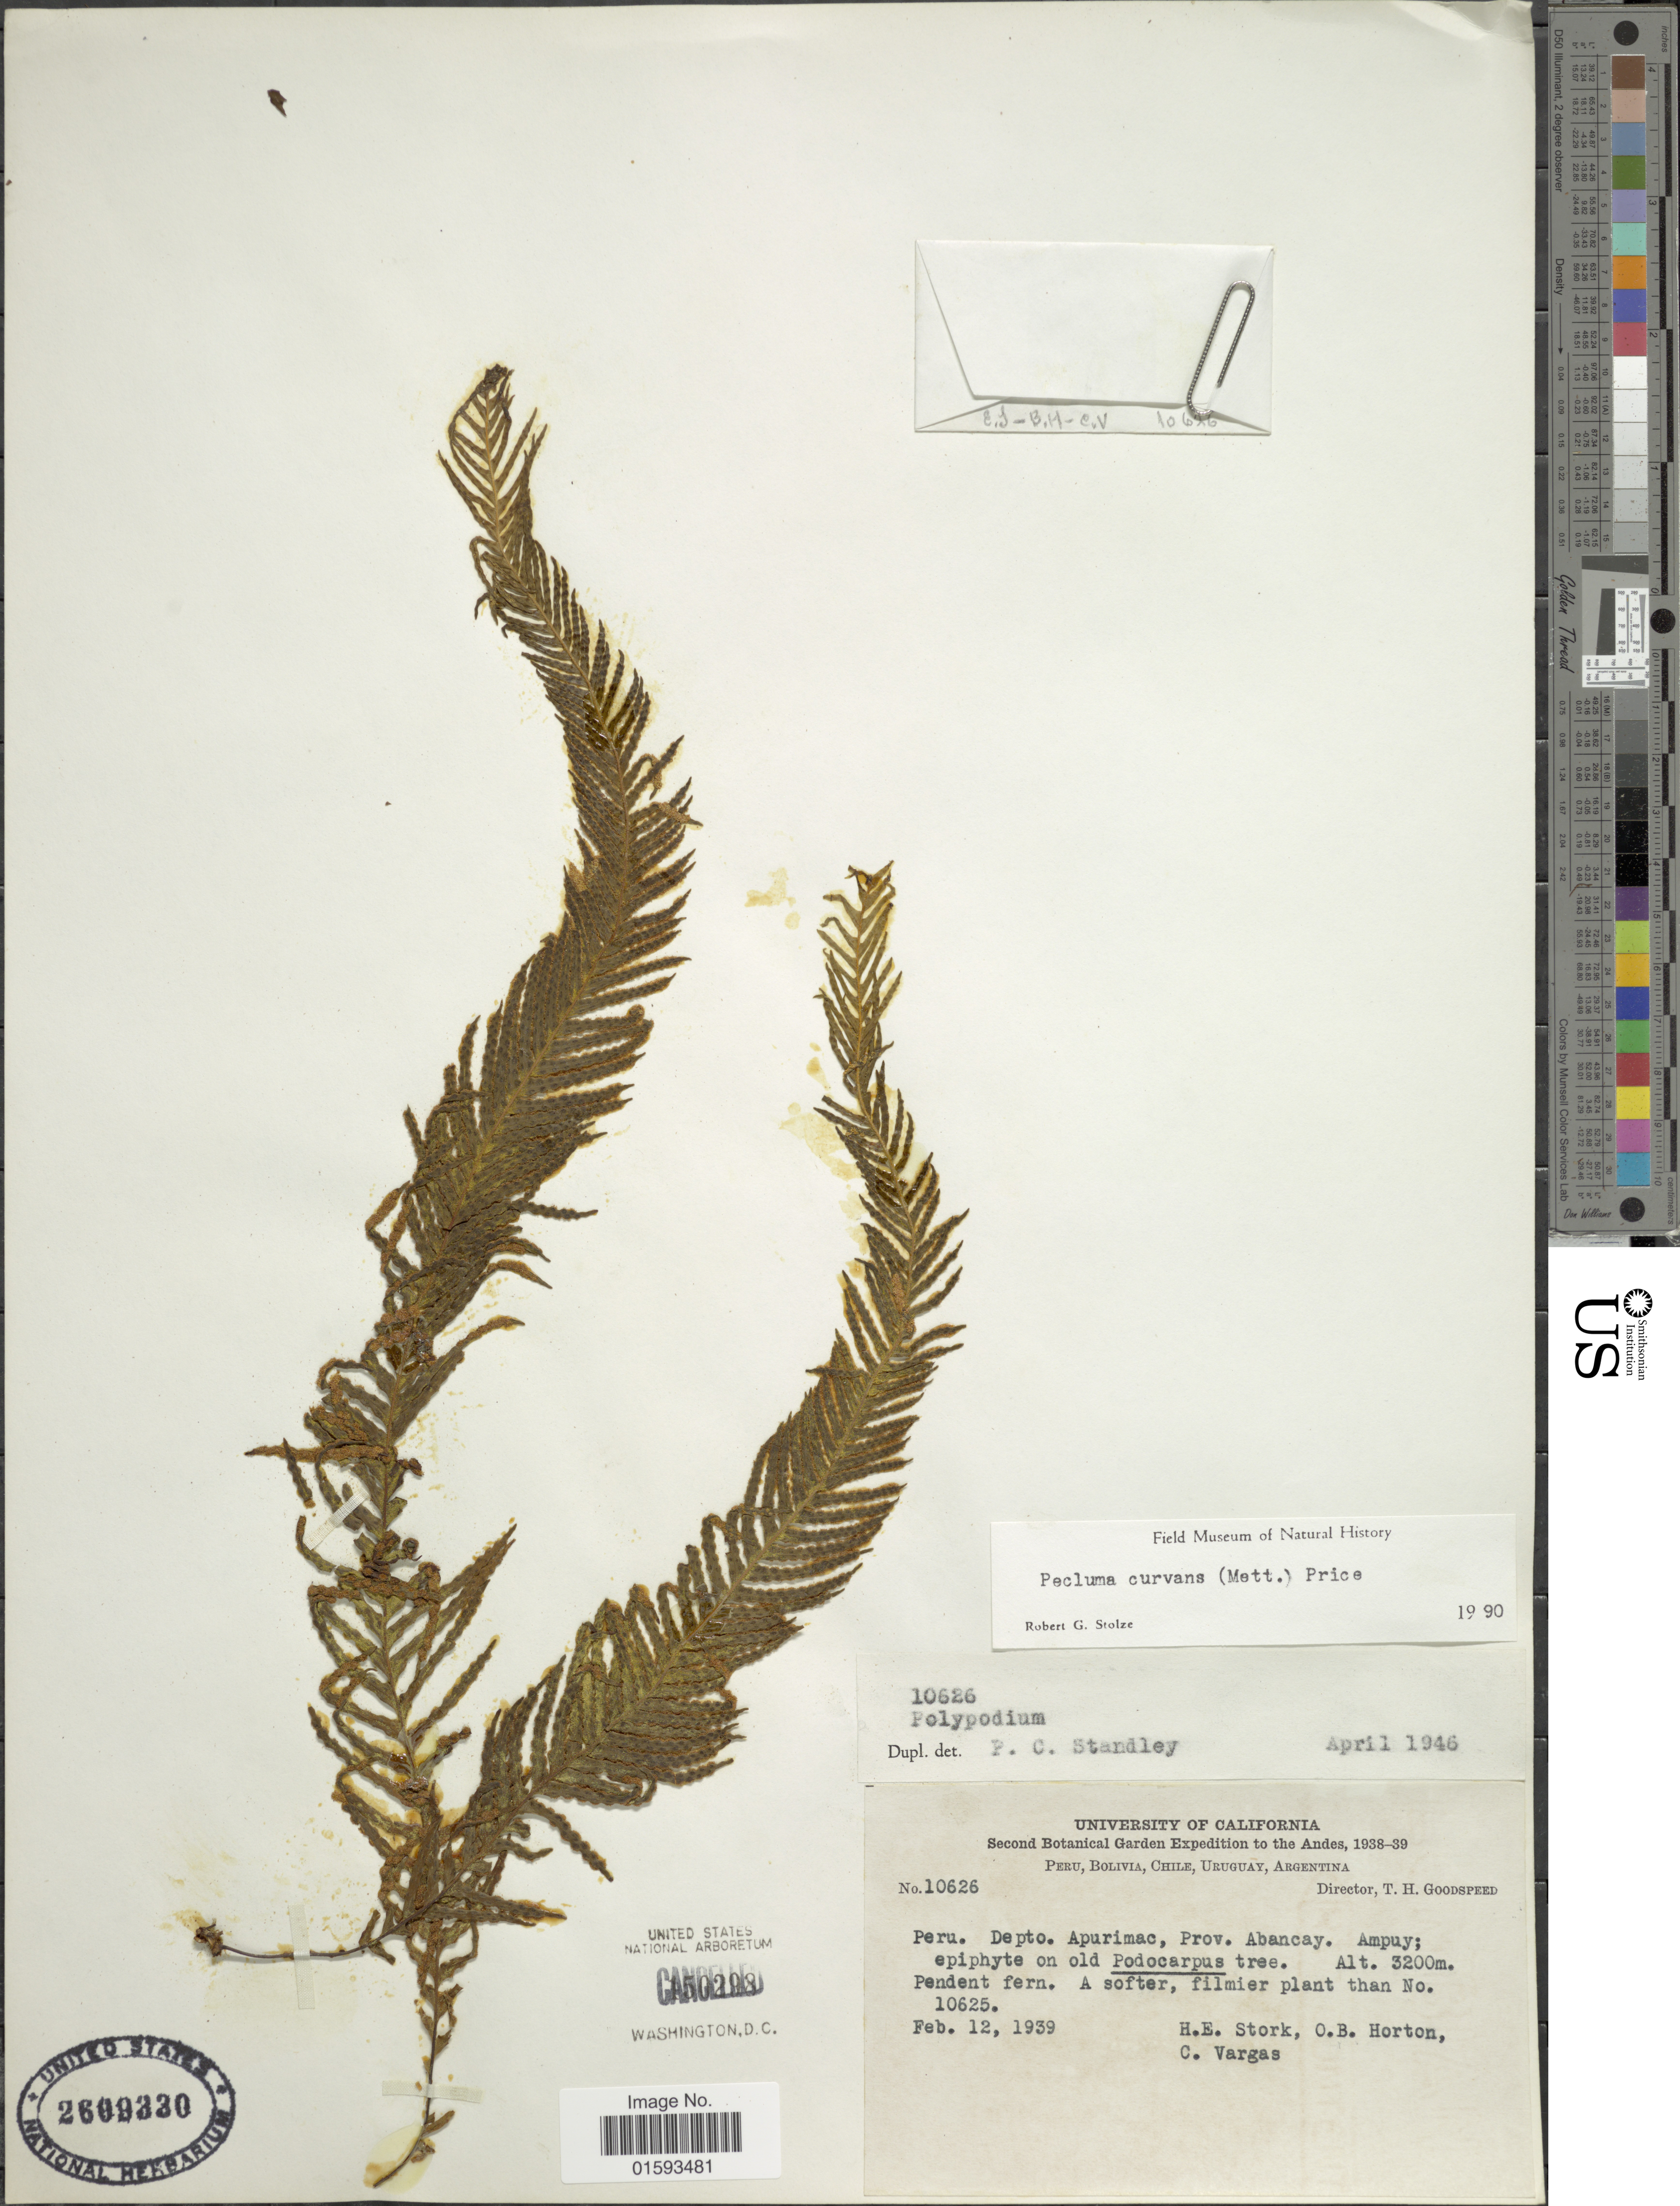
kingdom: Plantae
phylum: Tracheophyta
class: Polypodiopsida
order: Polypodiales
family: Polypodiaceae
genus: Pecluma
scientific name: Pecluma curvans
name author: (Mett.) Price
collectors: H. E. Stork, O. B. Horton & C. Vargas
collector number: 10626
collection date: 1939-02-12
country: Peru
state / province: Apurímac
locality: Prov. Abancay. Ampuy; epiphyte on old Podocarpus tree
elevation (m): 3200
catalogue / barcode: US 2609330